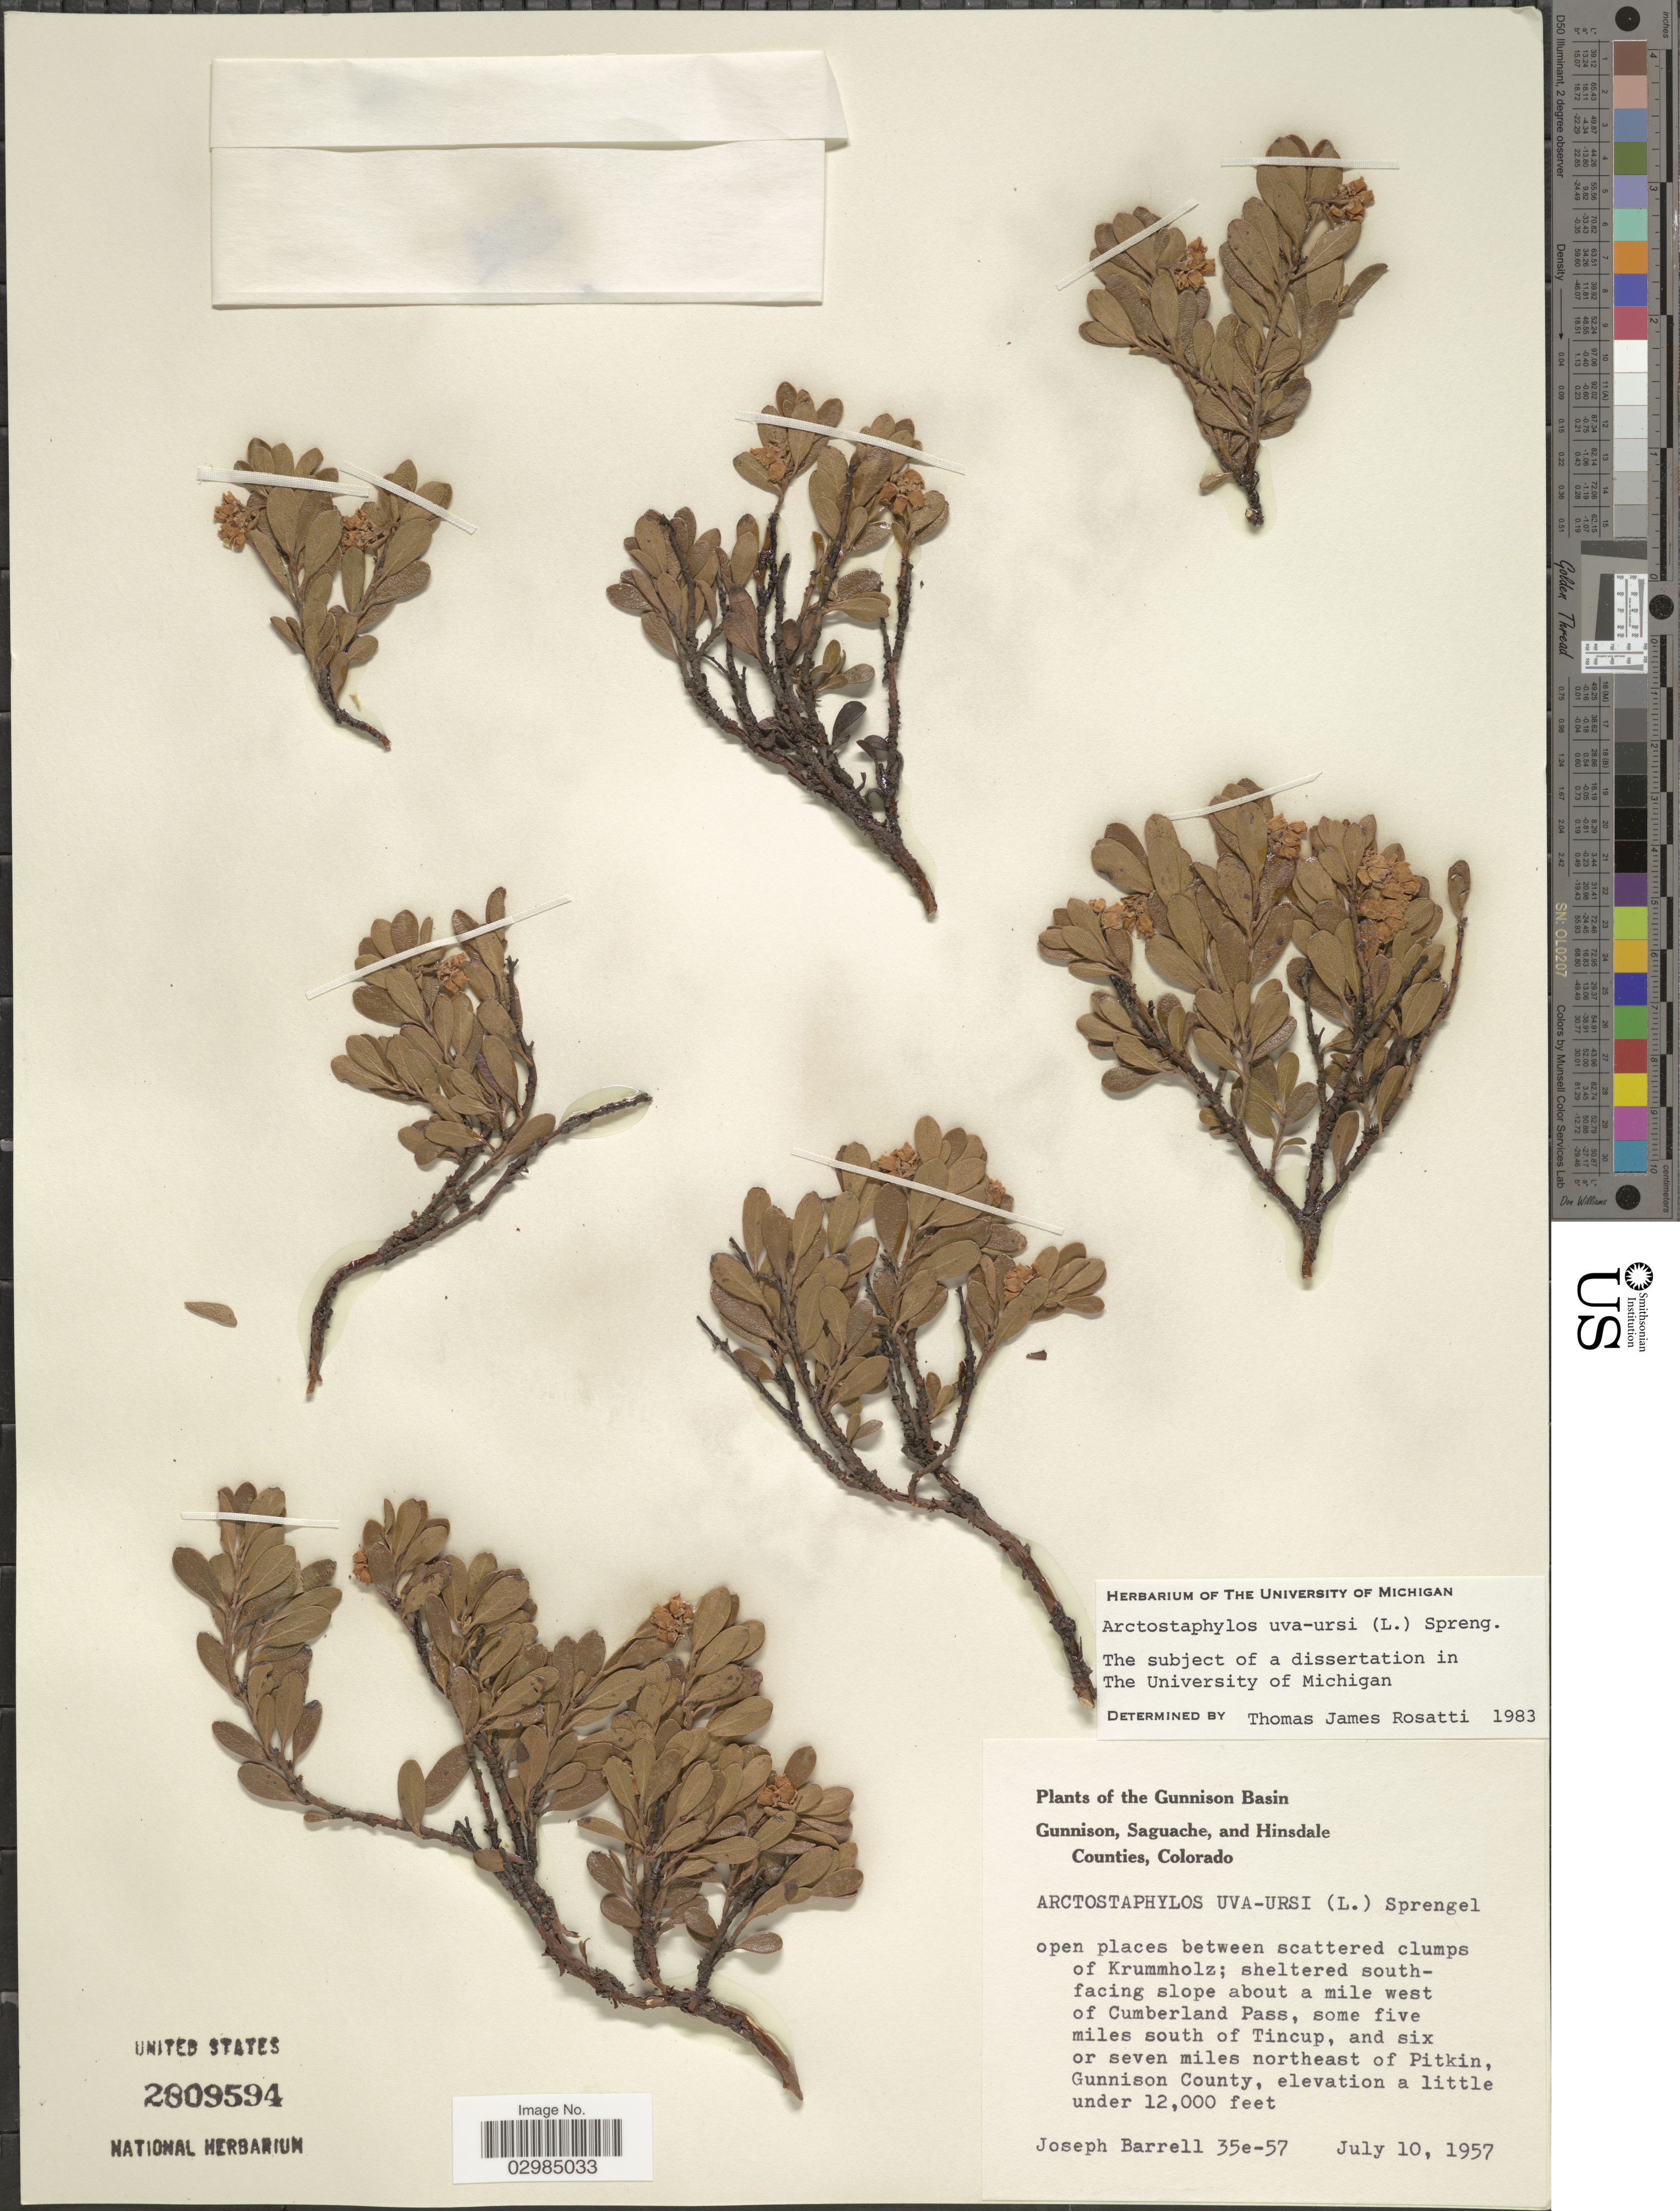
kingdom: Plantae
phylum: Tracheophyta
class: Magnoliopsida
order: Ericales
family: Ericaceae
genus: Arctostaphylos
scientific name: Arctostaphylos uva-ursi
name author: (L.) Spreng.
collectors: J. Barrell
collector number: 35e-57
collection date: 1957-07-10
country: United States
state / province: Colorado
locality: Gunnison Basin. Sheltered south-facing slope about a mile west of Cumberland Pass, some five miles south of Tincup, and six or seven miles northeast of Pitkin, Gunnison County.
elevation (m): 3658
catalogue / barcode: US 2809594